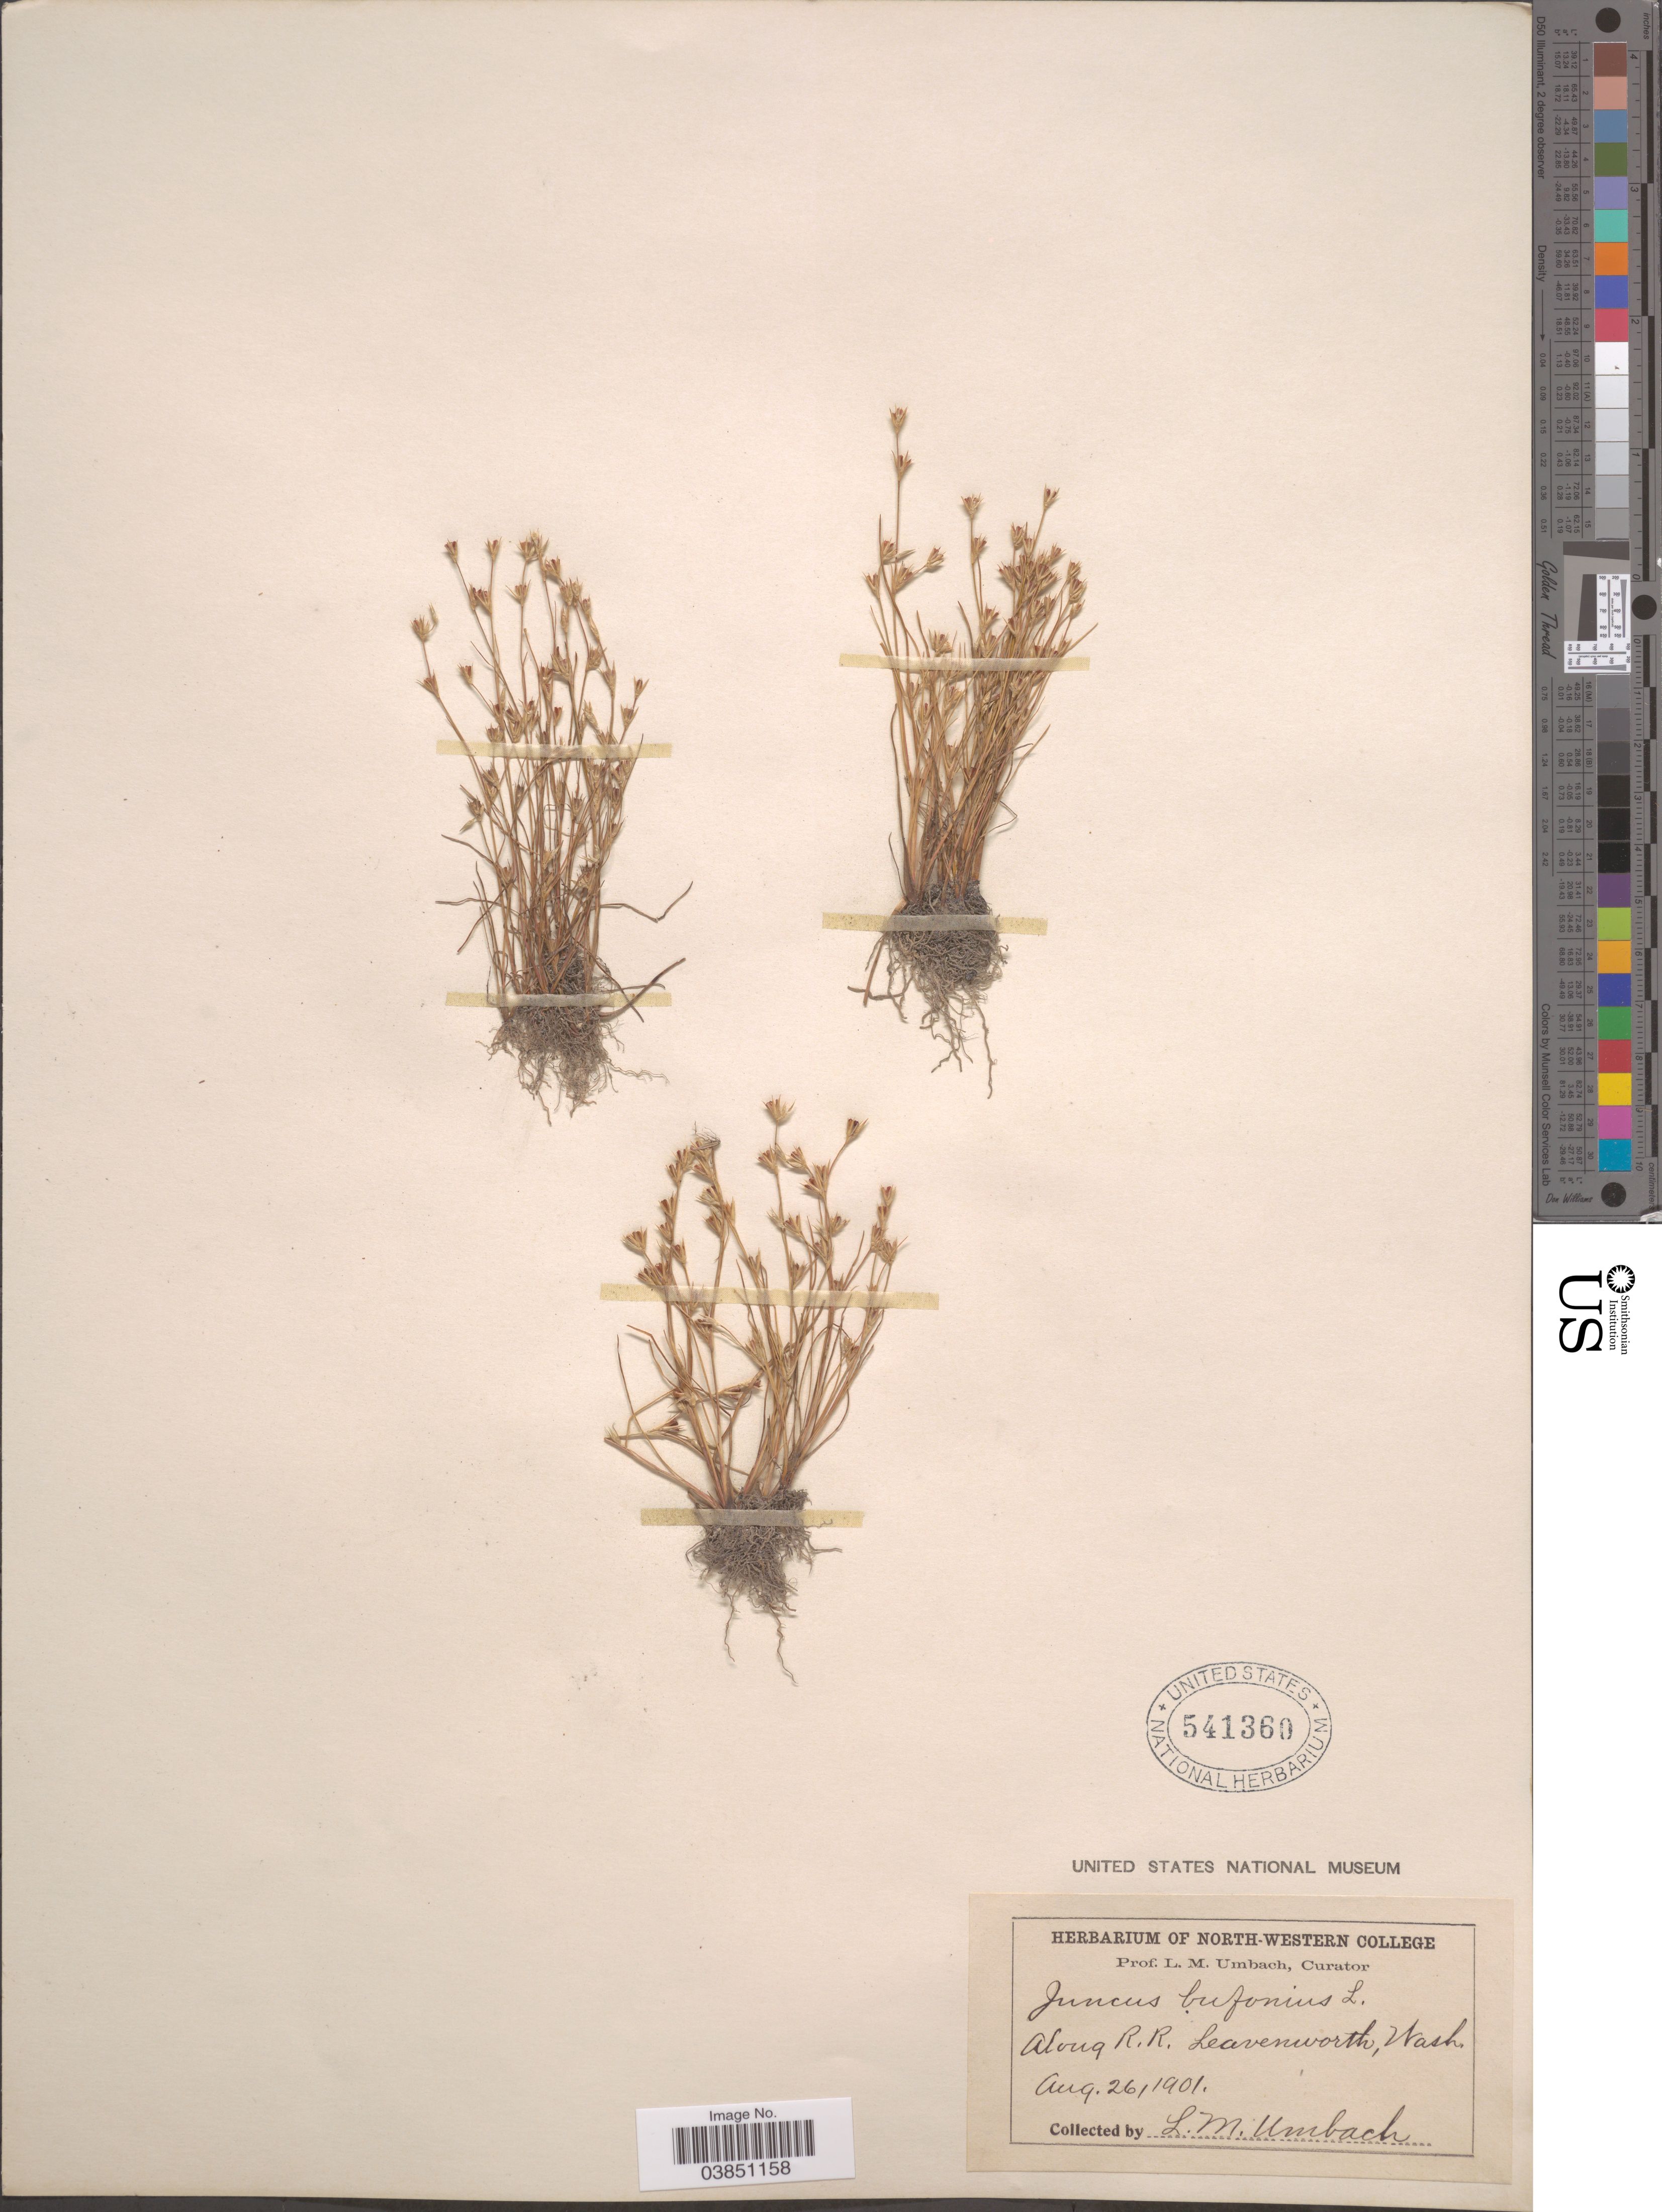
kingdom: Plantae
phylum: Tracheophyta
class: Liliopsida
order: Poales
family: Juncaceae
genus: Juncus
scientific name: Juncus bufonius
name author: L.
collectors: L. M. Umbach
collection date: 1901-08-26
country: United States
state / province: Washington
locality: Along R. R. Leavenworth.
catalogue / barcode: US 541360